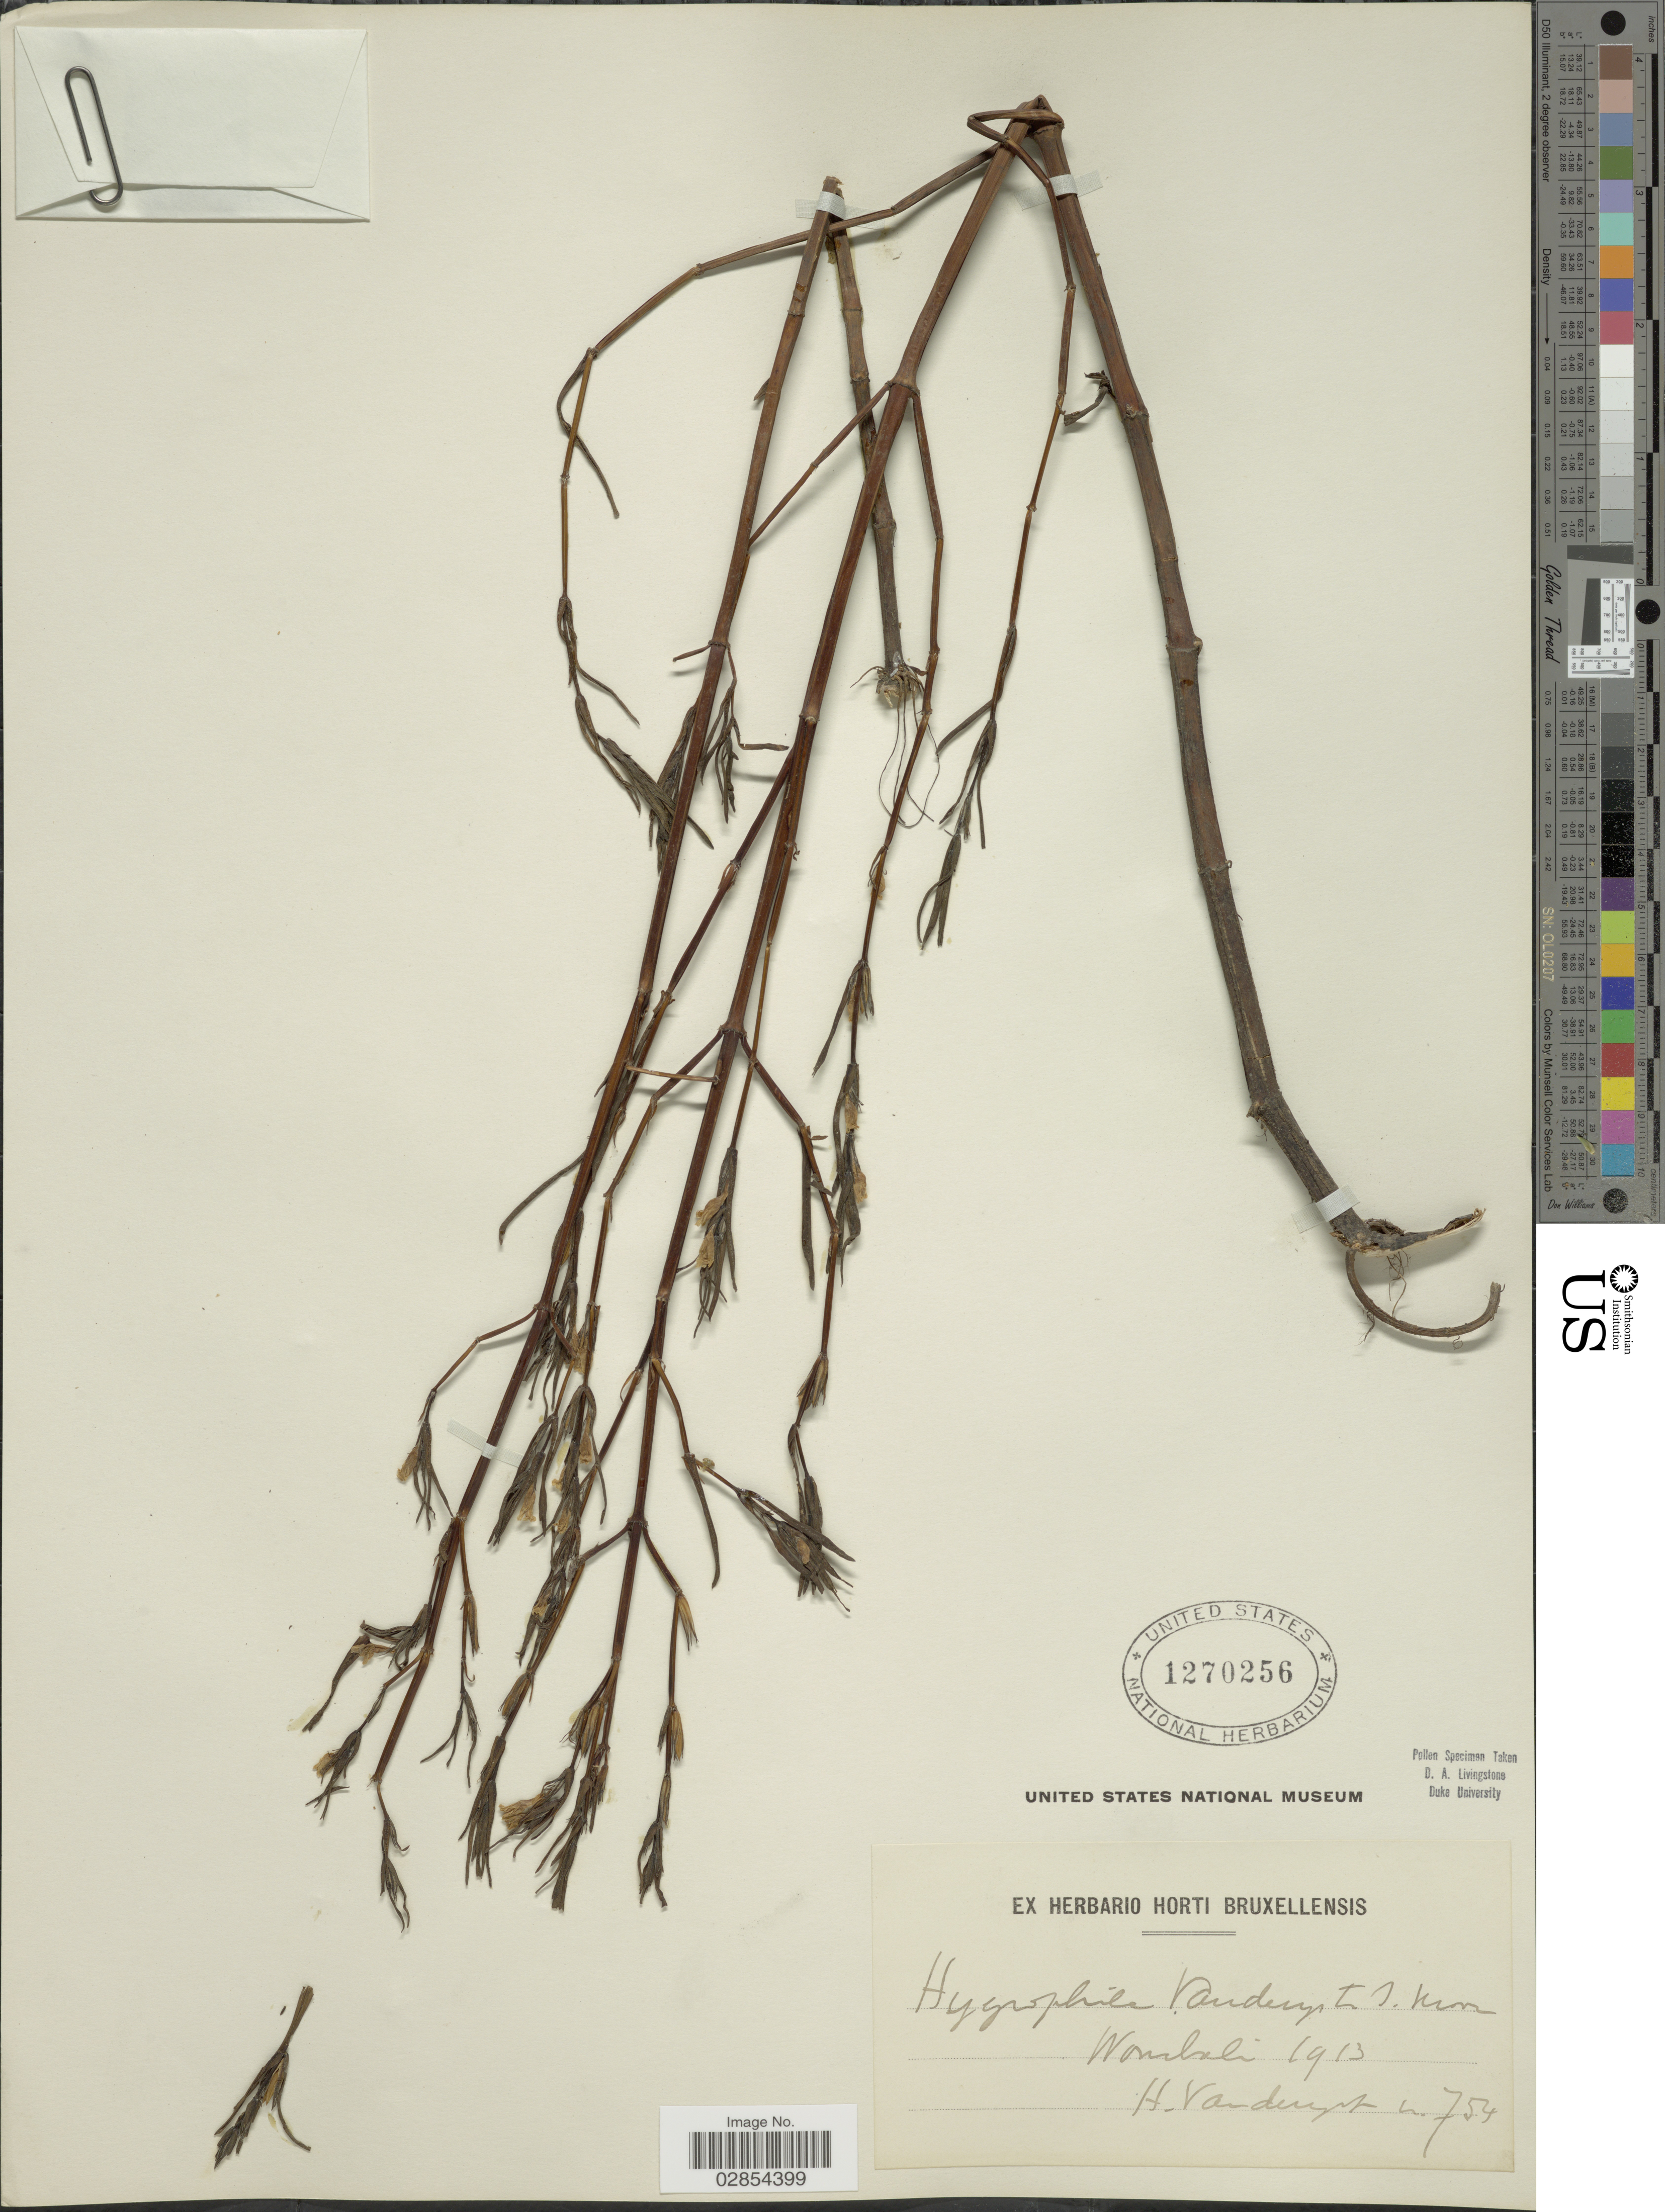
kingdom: Plantae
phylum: Tracheophyta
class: Magnoliopsida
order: Lamiales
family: Acanthaceae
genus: Hygrophila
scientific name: Hygrophila vanderystii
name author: S. Moore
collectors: H. J. R. Vanderyst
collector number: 754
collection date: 1913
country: Congo, Democratic Republic of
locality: Wombali.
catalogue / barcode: US 1270256